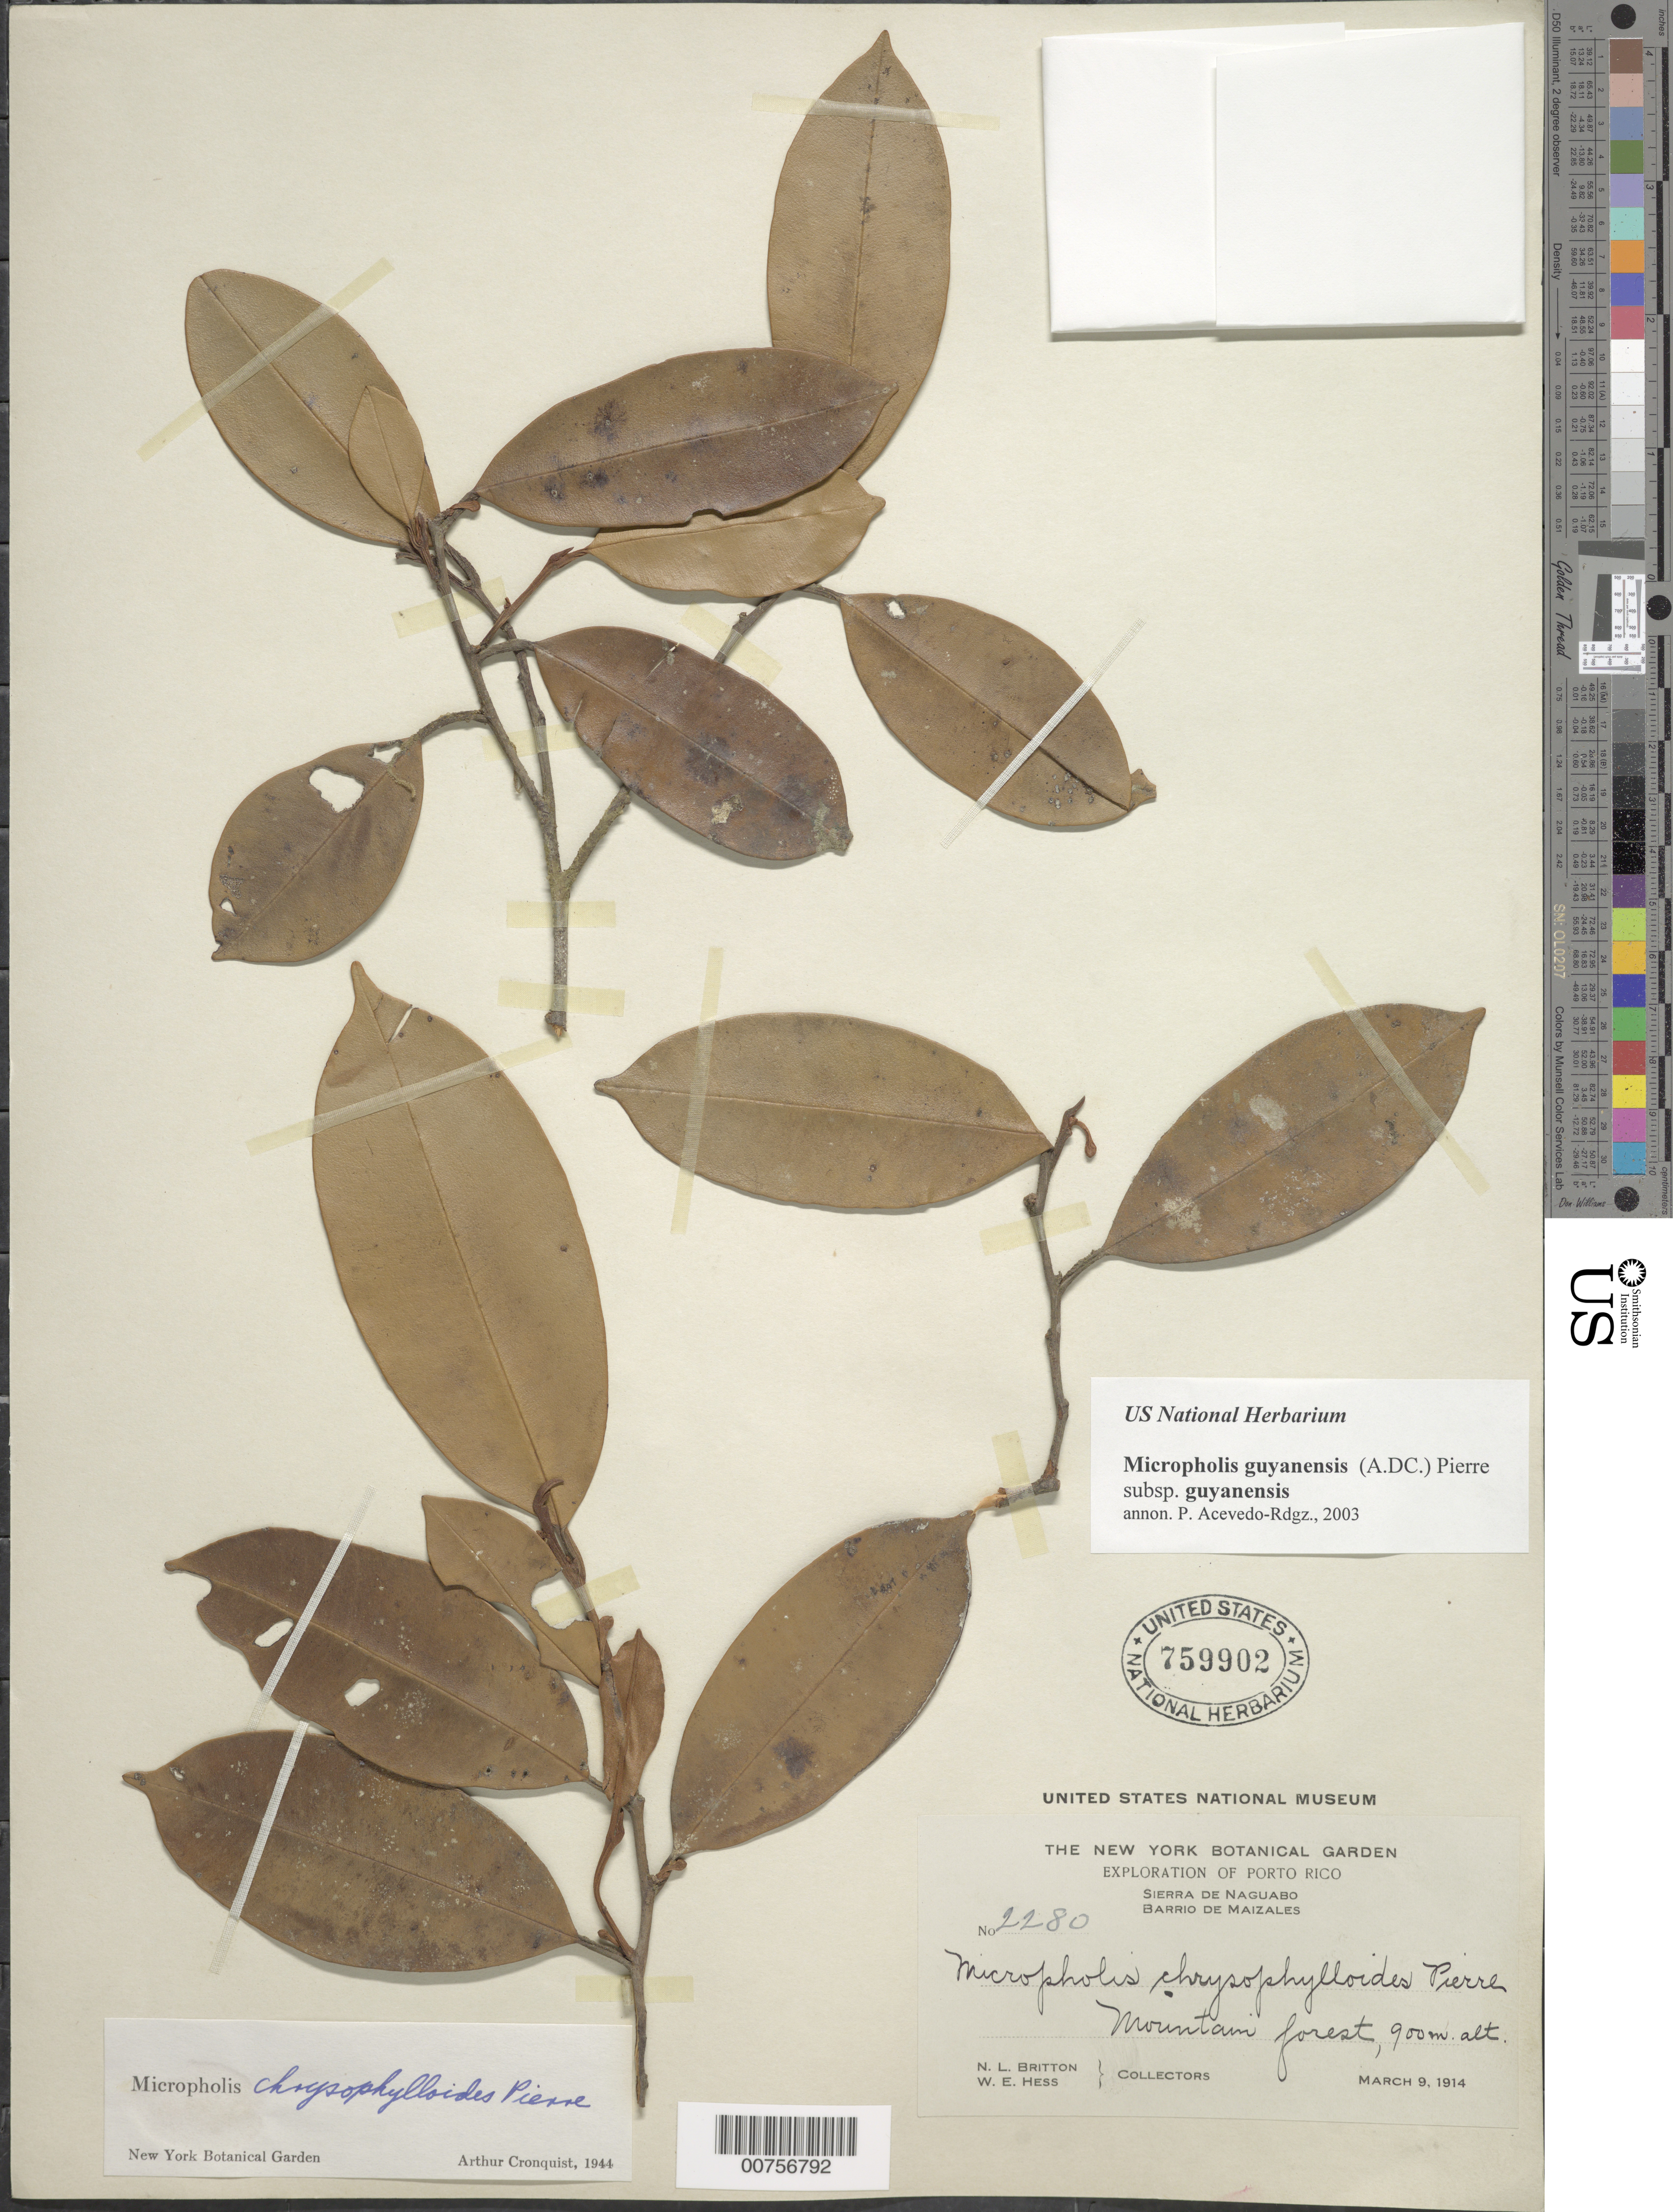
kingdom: Plantae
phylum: Tracheophyta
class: Magnoliopsida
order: Ericales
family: Sapotaceae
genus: Micropholis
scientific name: Micropholis guyanensis subsp. guyanensis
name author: (A. DC.) Pierre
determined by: Acevedo-Rodríguez, P., (BOT), Smithsonian Institution - National Museum of Natural History (UNITED STATES)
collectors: N. Britton & W. Hess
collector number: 2280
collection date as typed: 09 Mar 1914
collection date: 1914-03-09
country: Puerto Rico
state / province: Naguabo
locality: Sierra de Naguabo. Barrio de Maizales.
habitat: Mountain forest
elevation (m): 900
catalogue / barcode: US 759902